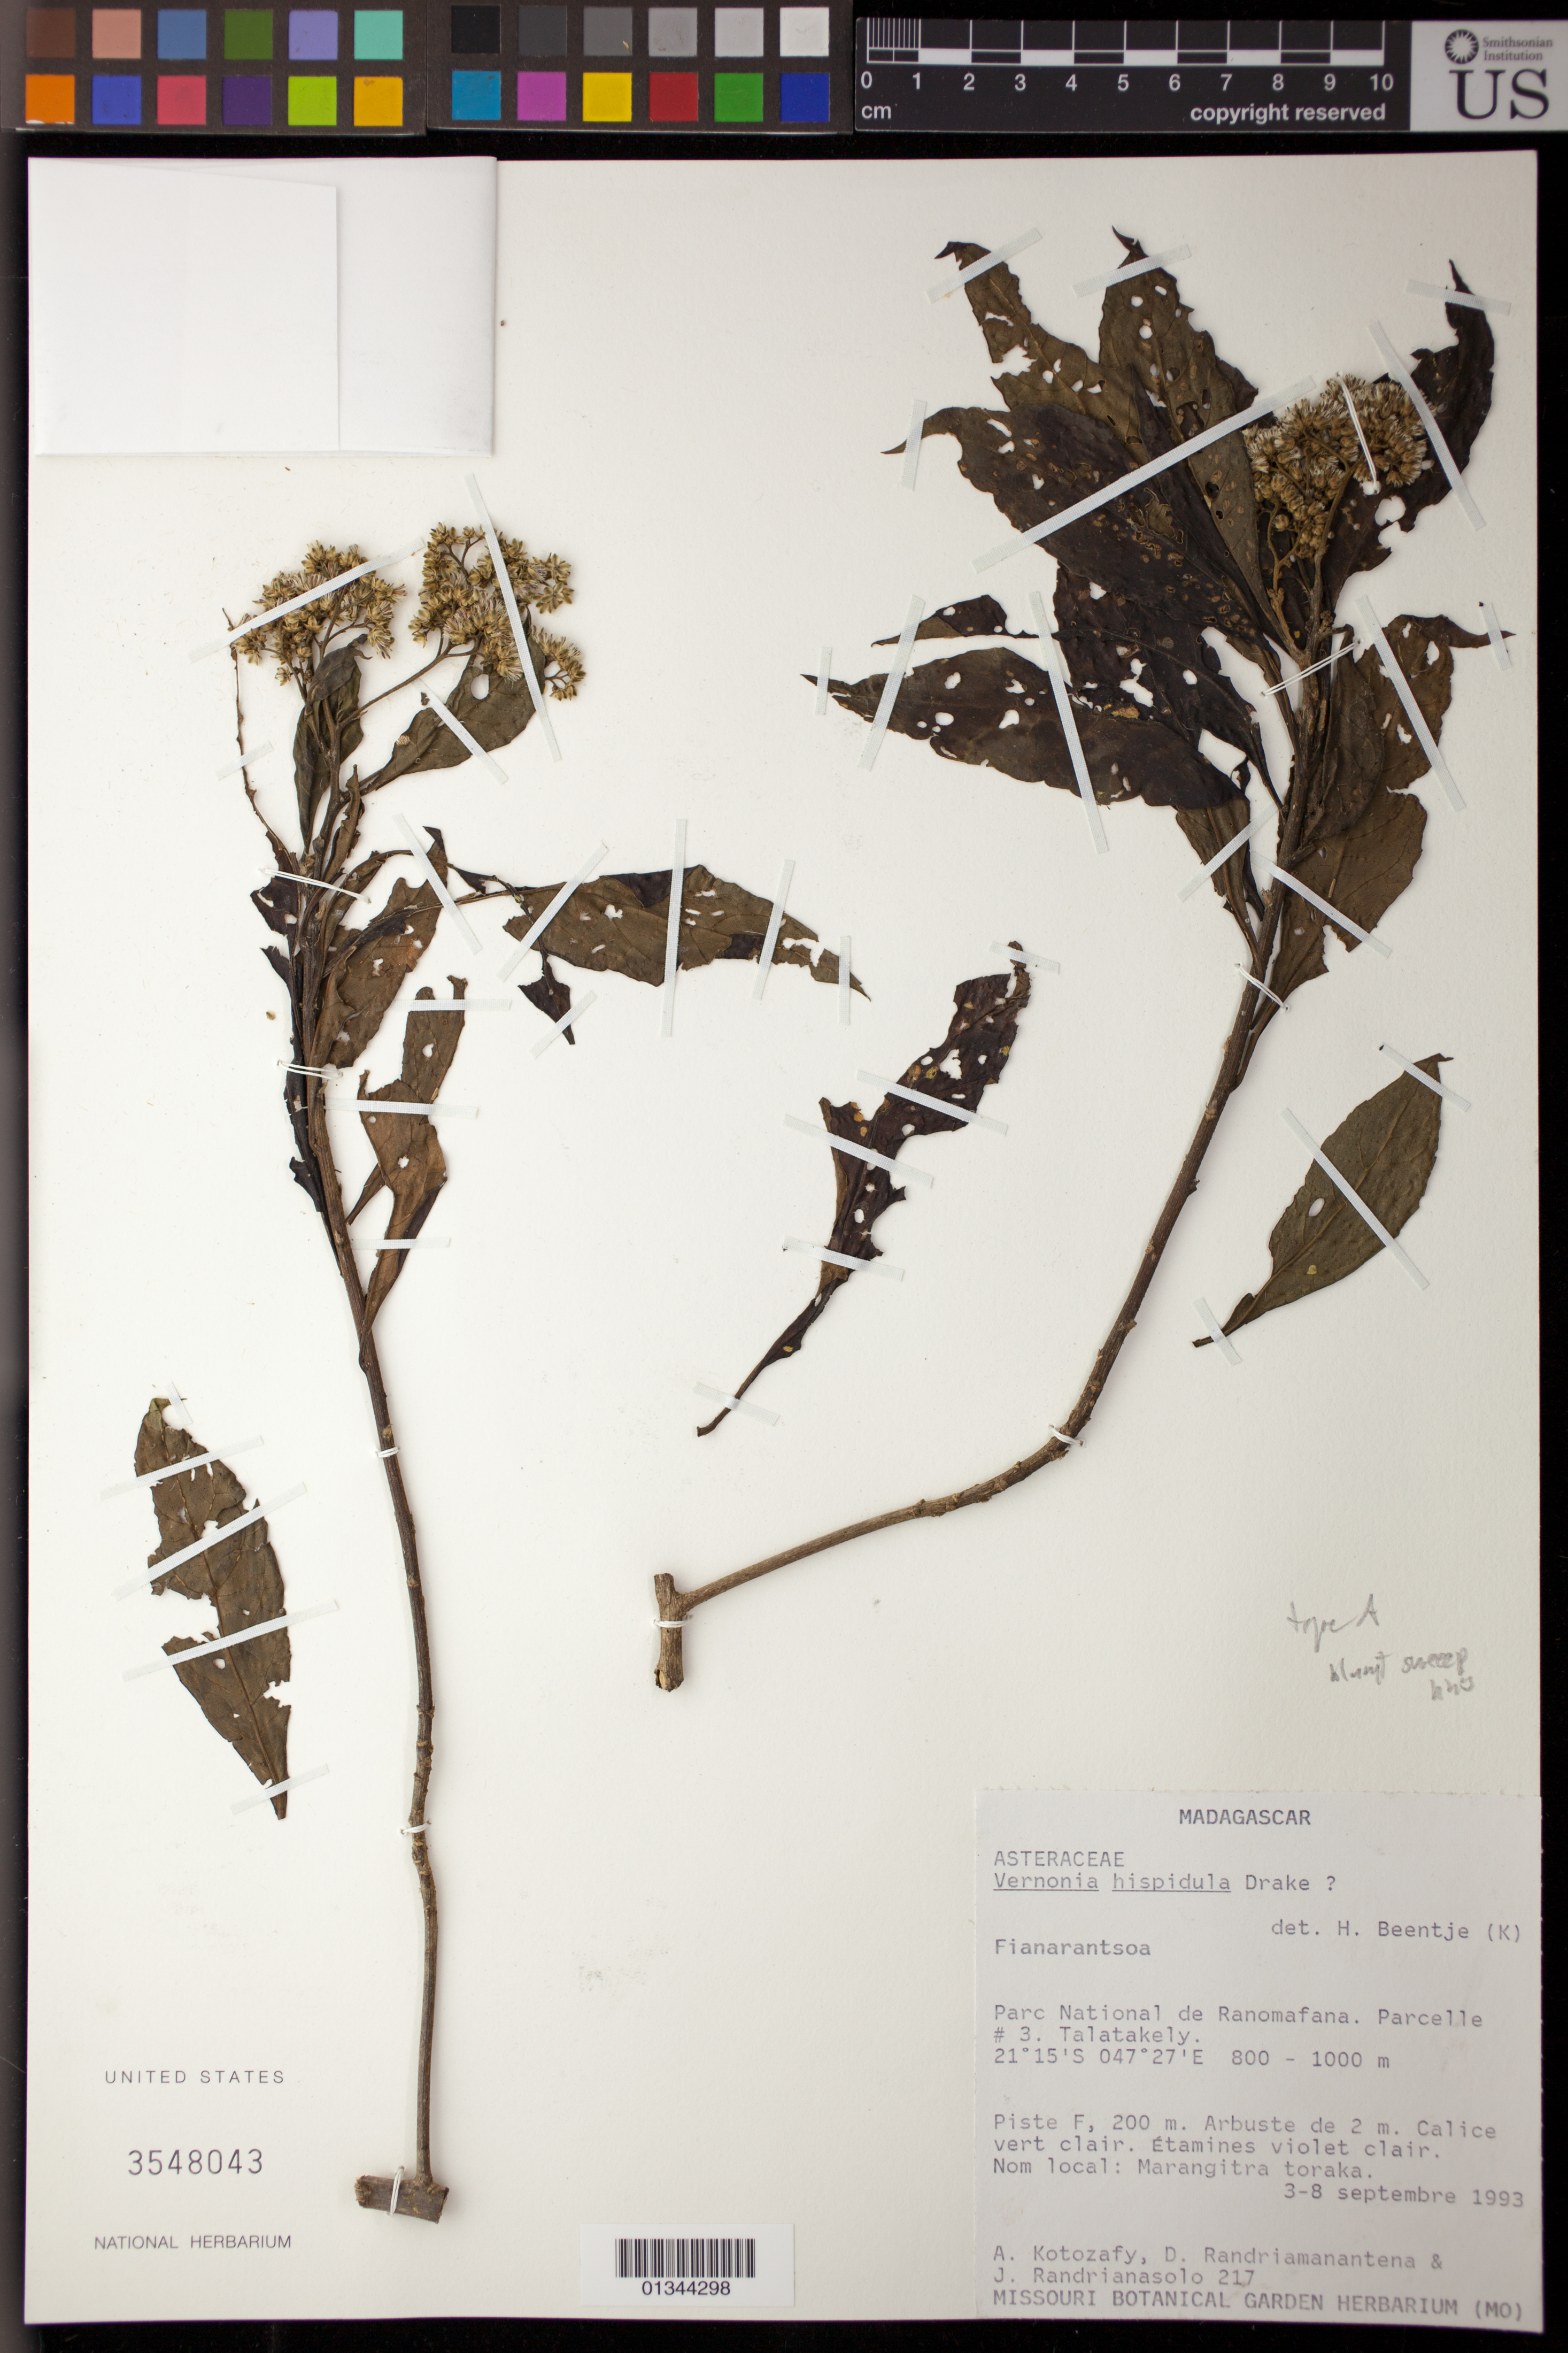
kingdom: Plantae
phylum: Tracheophyta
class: Magnoliopsida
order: Asterales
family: Asteraceae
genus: Gymnanthemum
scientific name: Gymnanthemum hispidulum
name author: (Drake) H. Rob.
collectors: A. Kotozafy, D. Randriamanantena & J. Randrianasolo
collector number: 217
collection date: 1993-09-03/1993-09-08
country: Madagascar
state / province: Vatovavy Fitovinany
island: Madagascar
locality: Parc National de Ranomafana, Parcelle #3, Talatakely.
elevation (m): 800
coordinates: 21 15 S, 47 27 E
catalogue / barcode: US 3548043